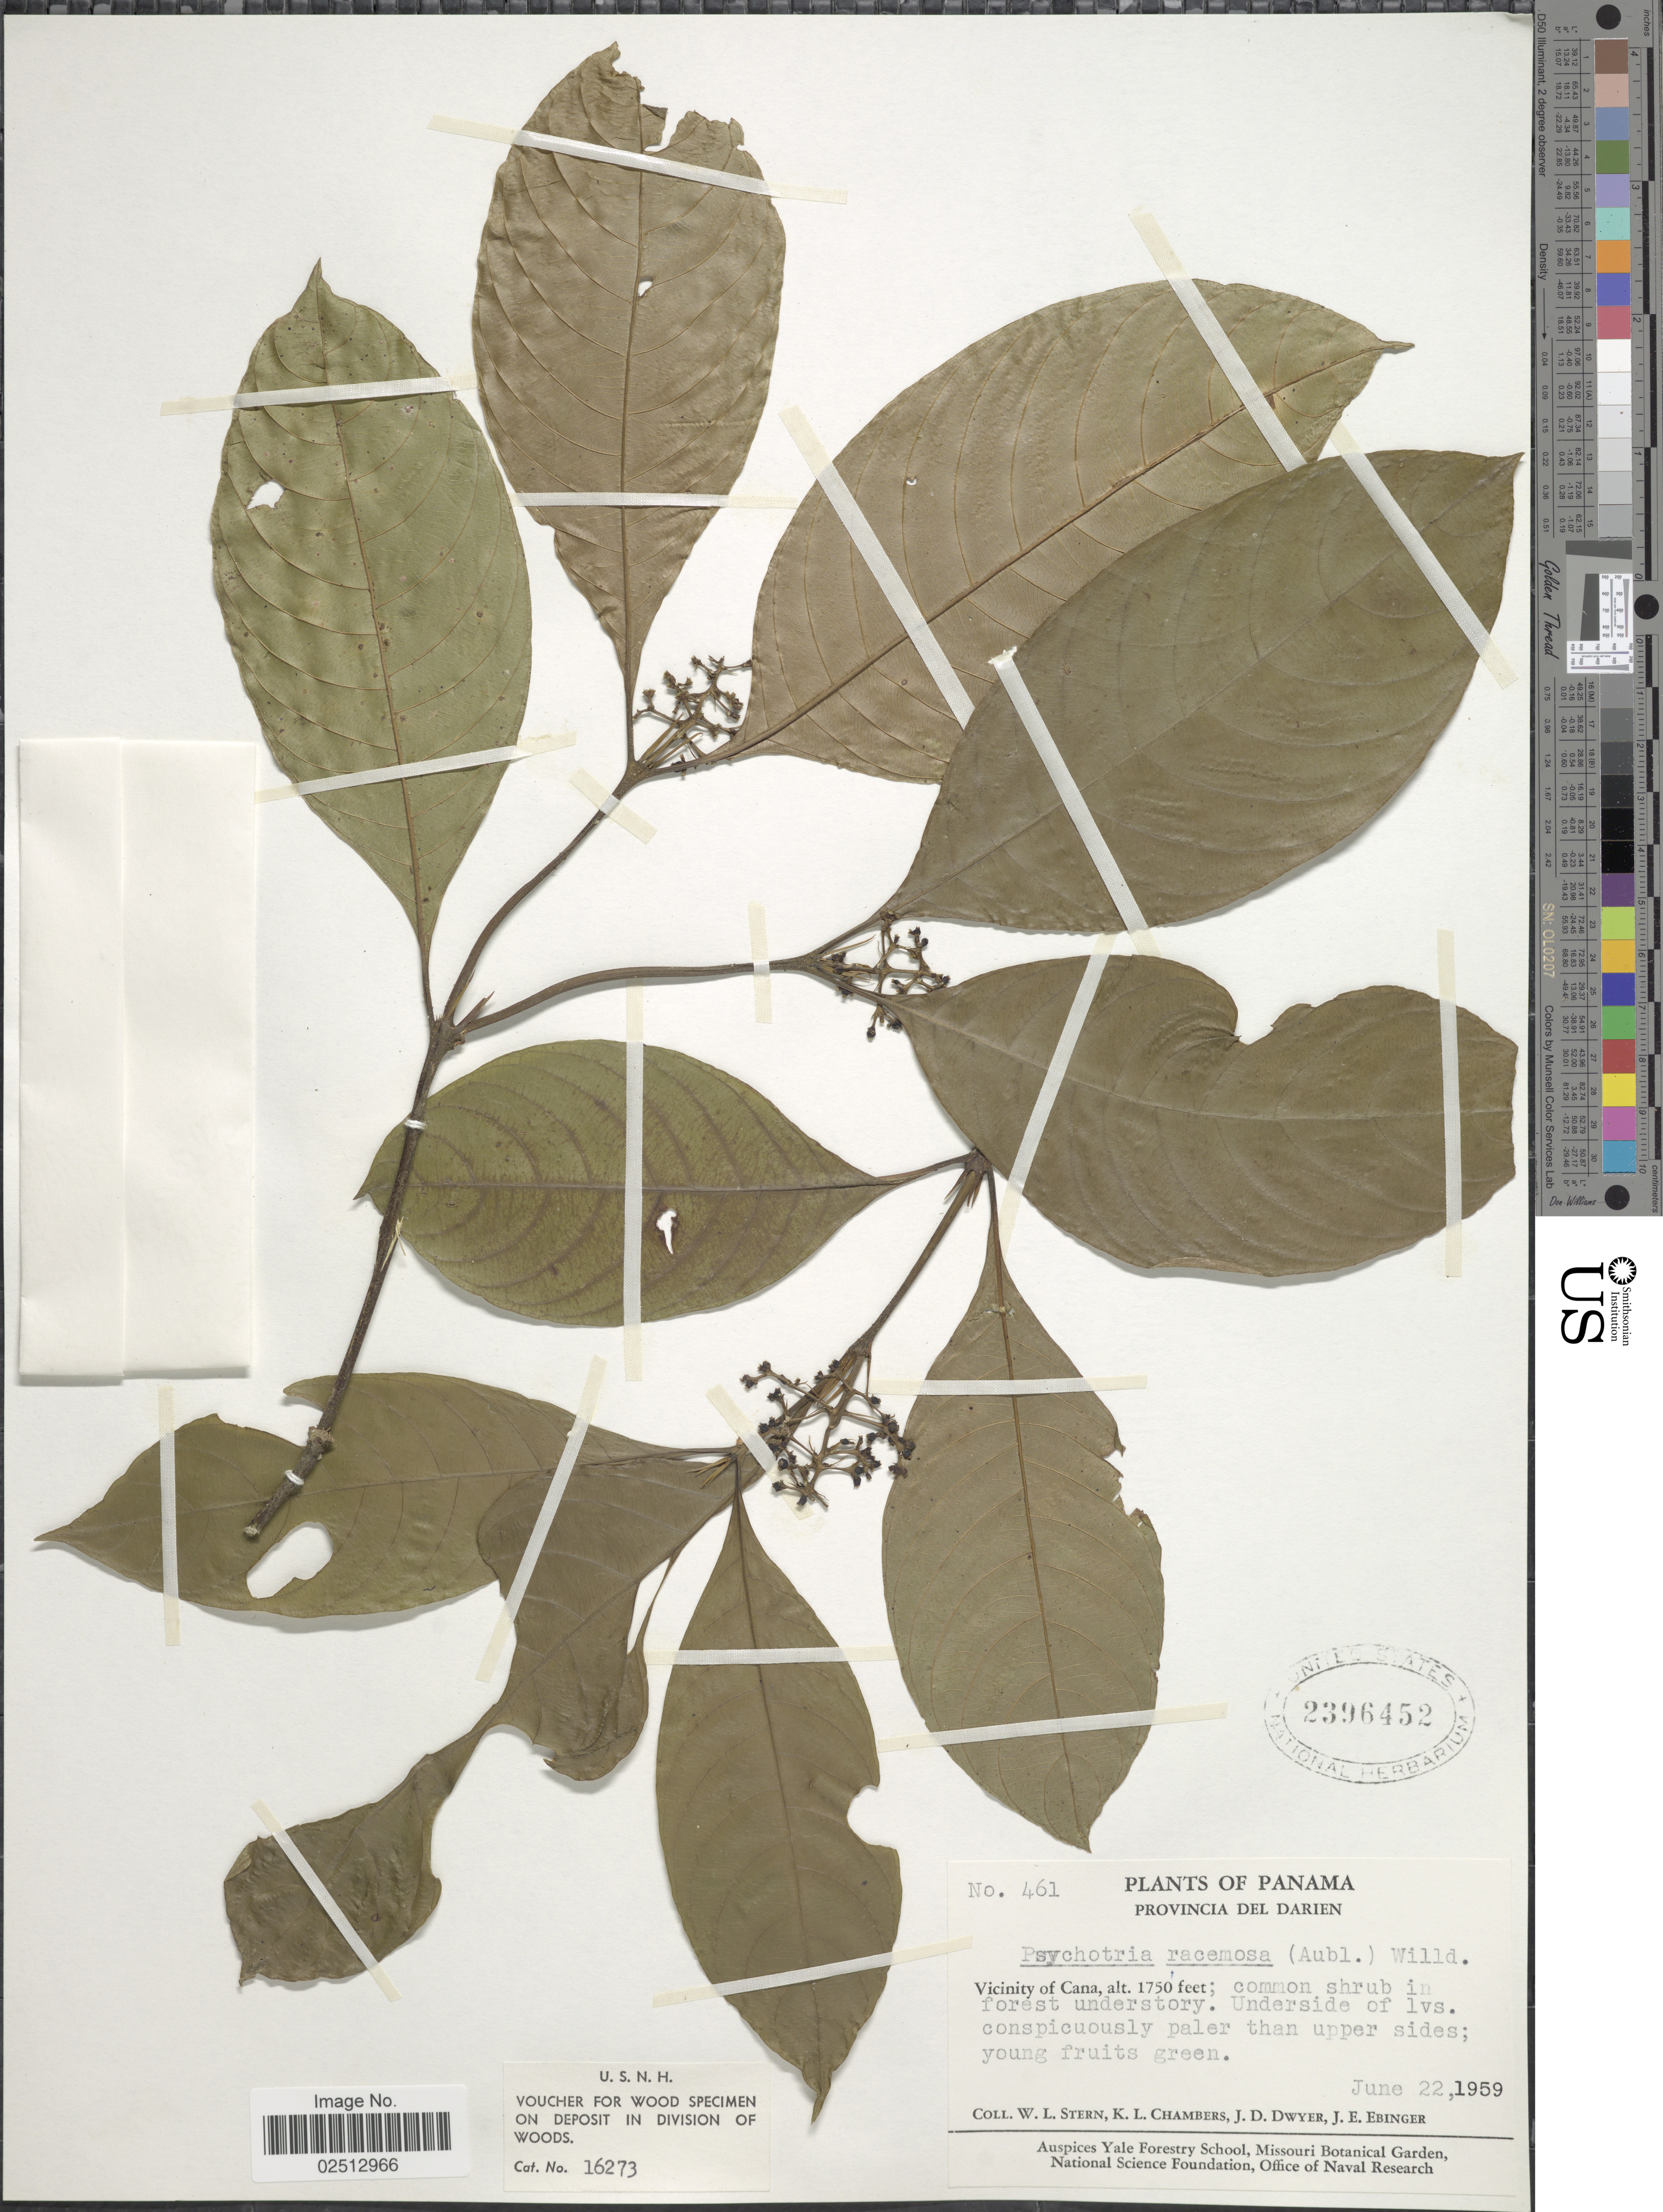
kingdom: Plantae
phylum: Tracheophyta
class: Magnoliopsida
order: Gentianales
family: Rubiaceae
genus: Psychotria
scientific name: Psychotria racemosa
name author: (Aubl.) Raeuschel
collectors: W. L. Stern, K. Chambers, J. D. Dwyer & J. Ebinger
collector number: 461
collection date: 1959-06-22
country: Panama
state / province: Darién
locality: Provincia del Darien. Vicinity of Cana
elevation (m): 533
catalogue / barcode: US 2396452